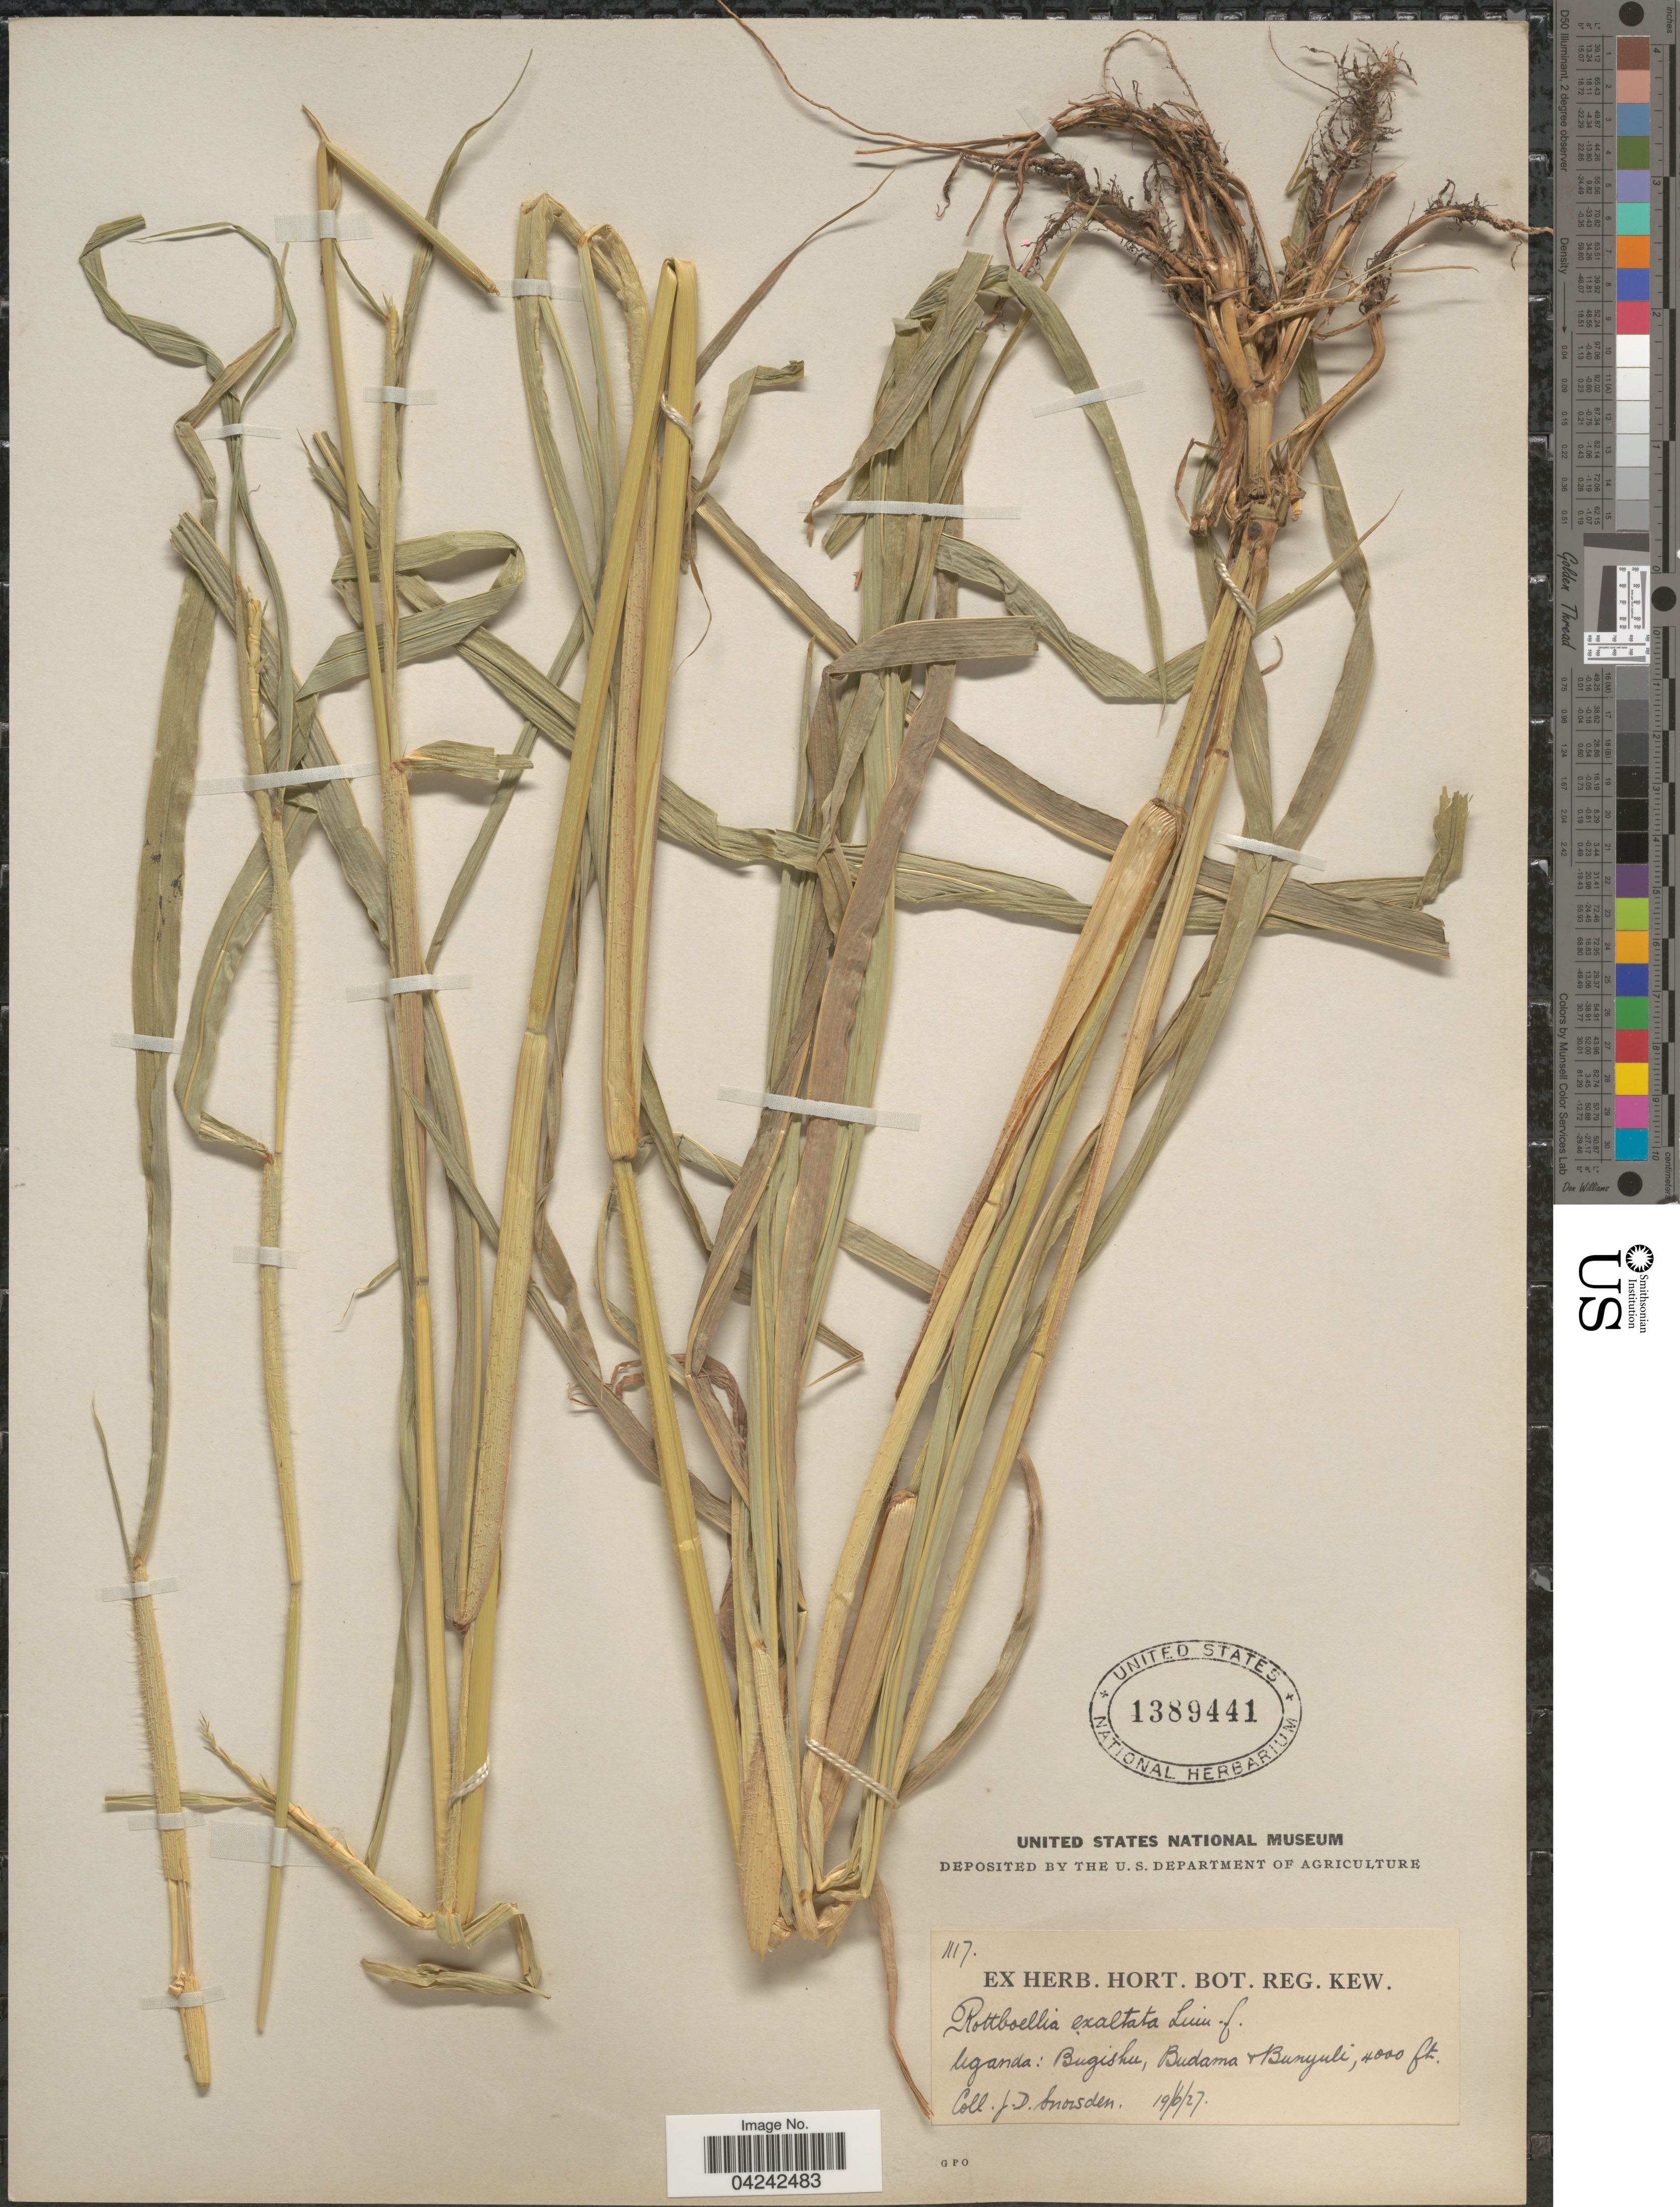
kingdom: Plantae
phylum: Tracheophyta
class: Liliopsida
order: Poales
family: Poaceae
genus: Rottboellia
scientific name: Rottboellia cochinchinensis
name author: (Lour.) Clayton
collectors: J. Snowden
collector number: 1117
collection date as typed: Transcribed d/m/y: 19/6/27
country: Uganda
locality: Bugishu, Budama & Bunyuli.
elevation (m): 1219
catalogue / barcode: US 1389441